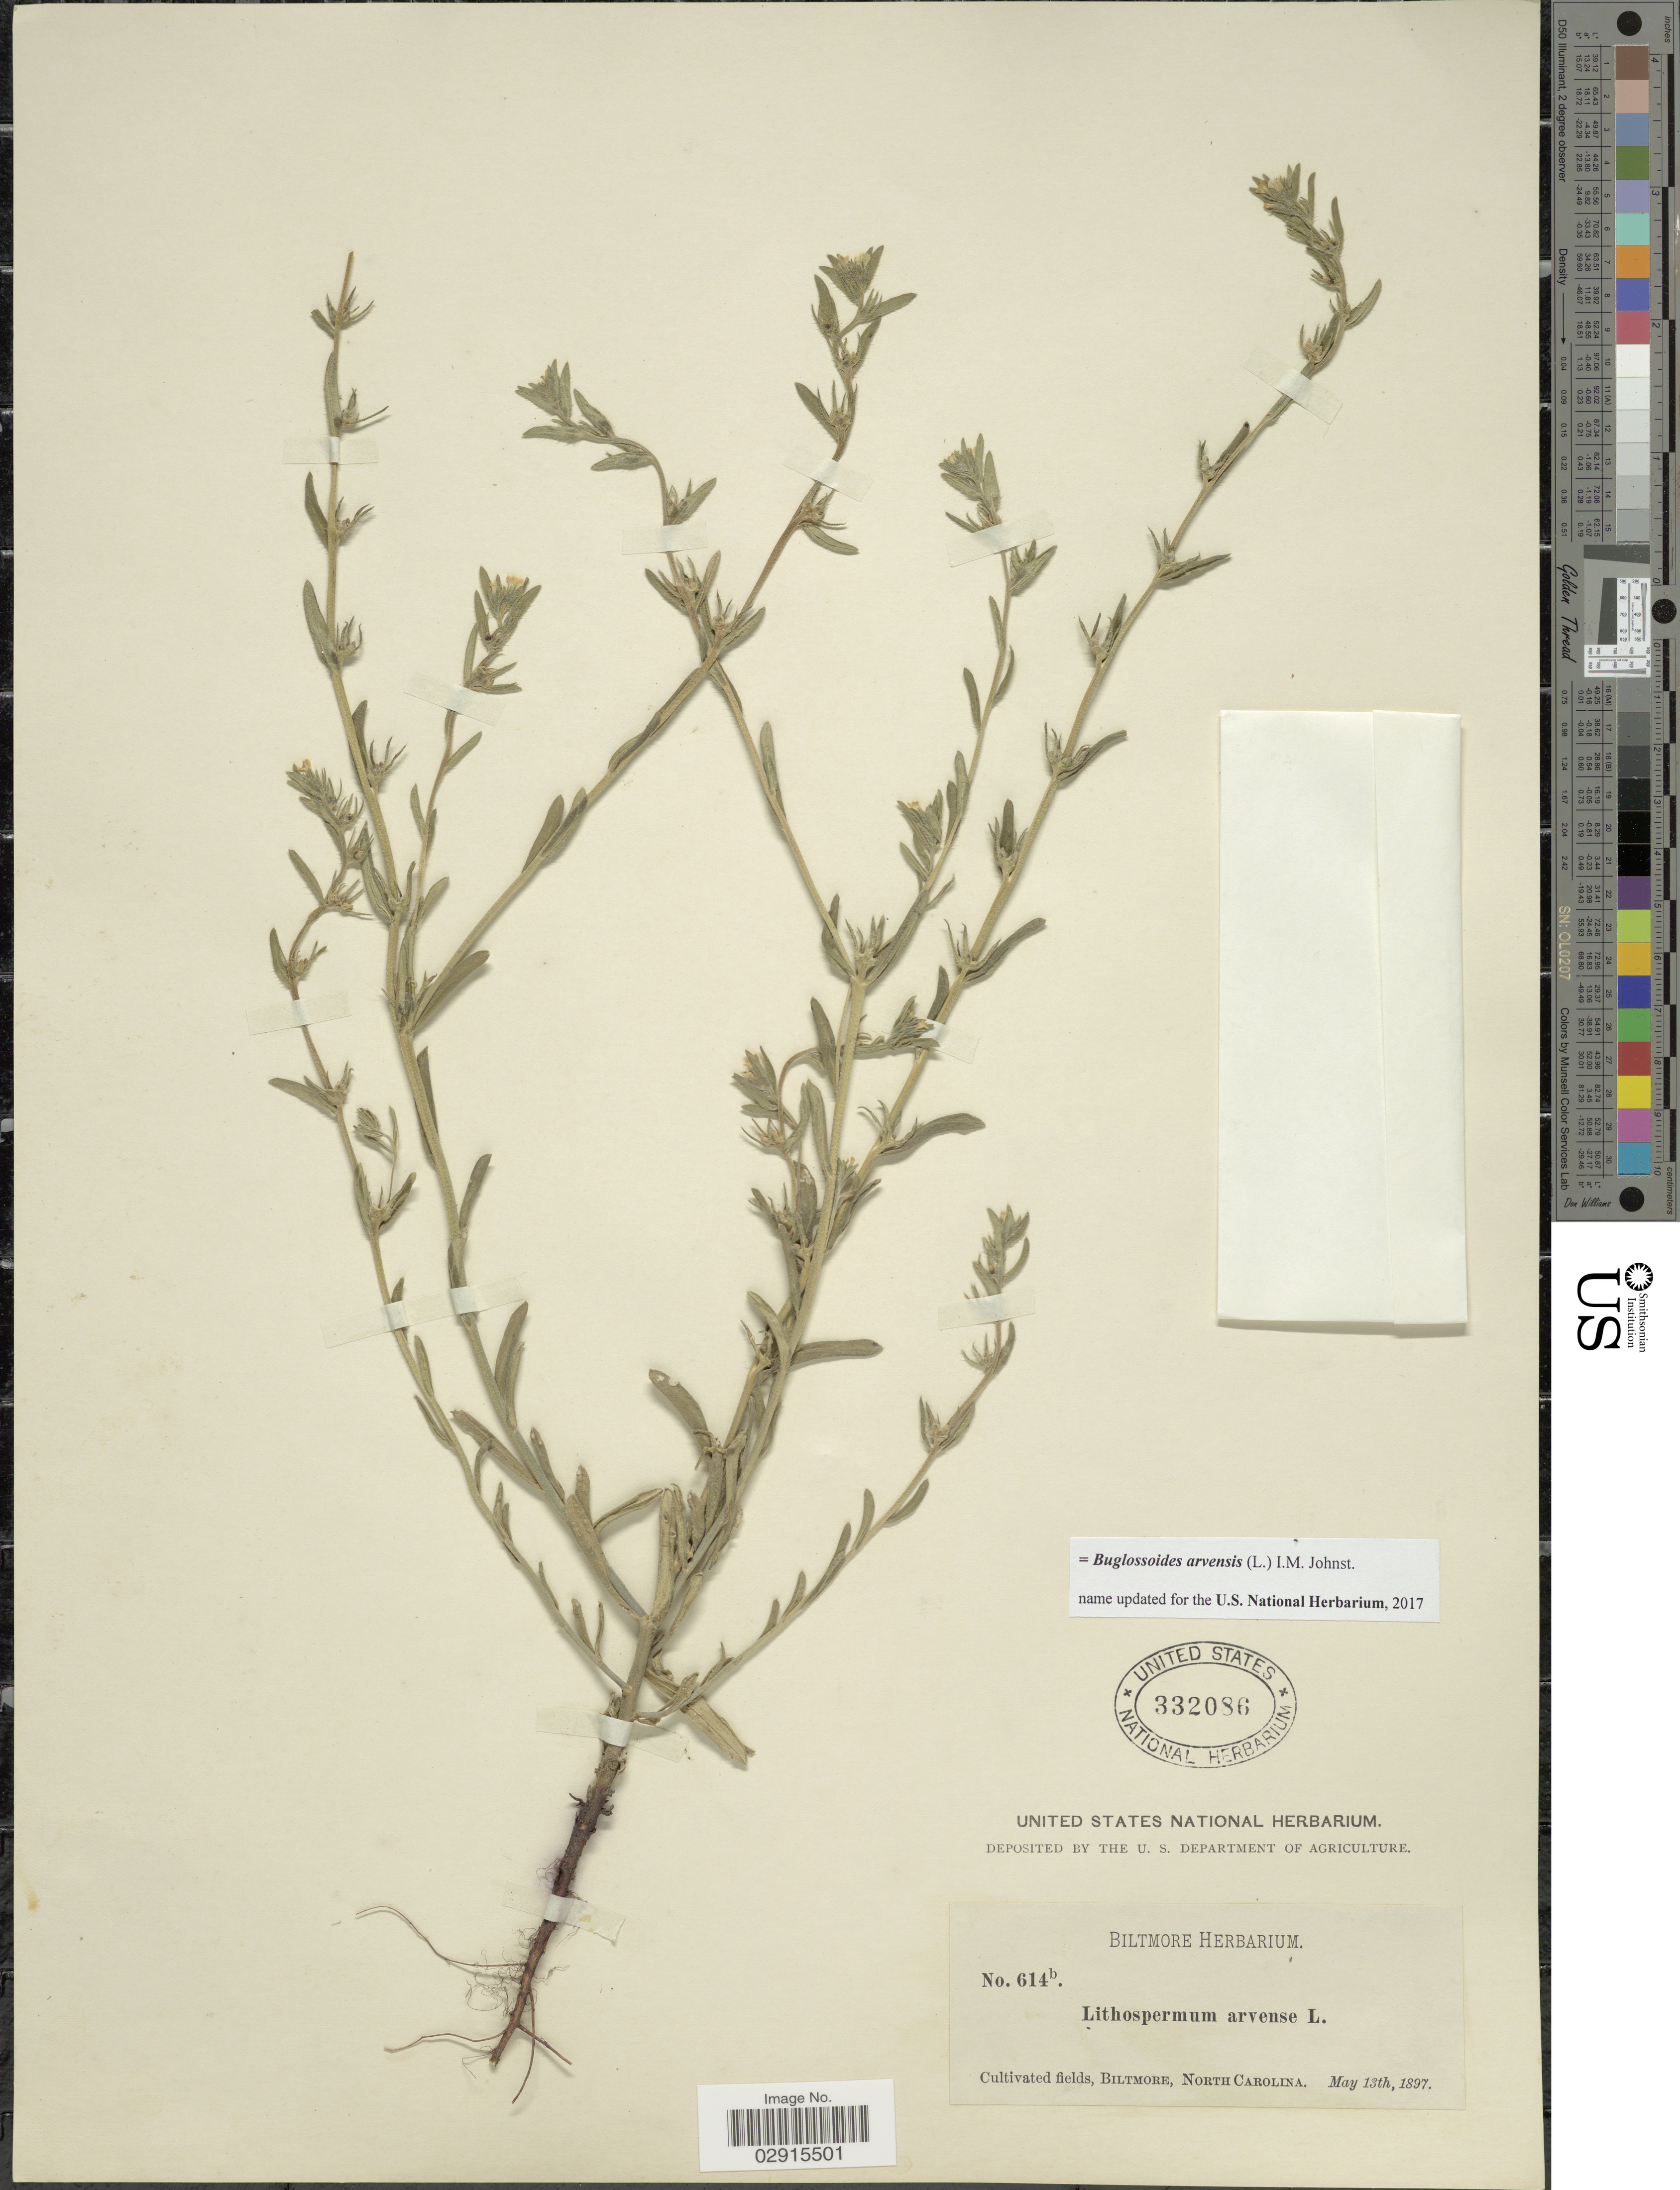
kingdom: Plantae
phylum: Tracheophyta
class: Magnoliopsida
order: Boraginales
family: Boraginaceae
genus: Buglossoides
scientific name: Buglossoides arvensis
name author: (L.) I.M. Johnst.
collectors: ex herb. Biltmore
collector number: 614b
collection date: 1897-05-13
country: United States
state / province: North Carolina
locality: Biltmore.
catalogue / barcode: US 332086